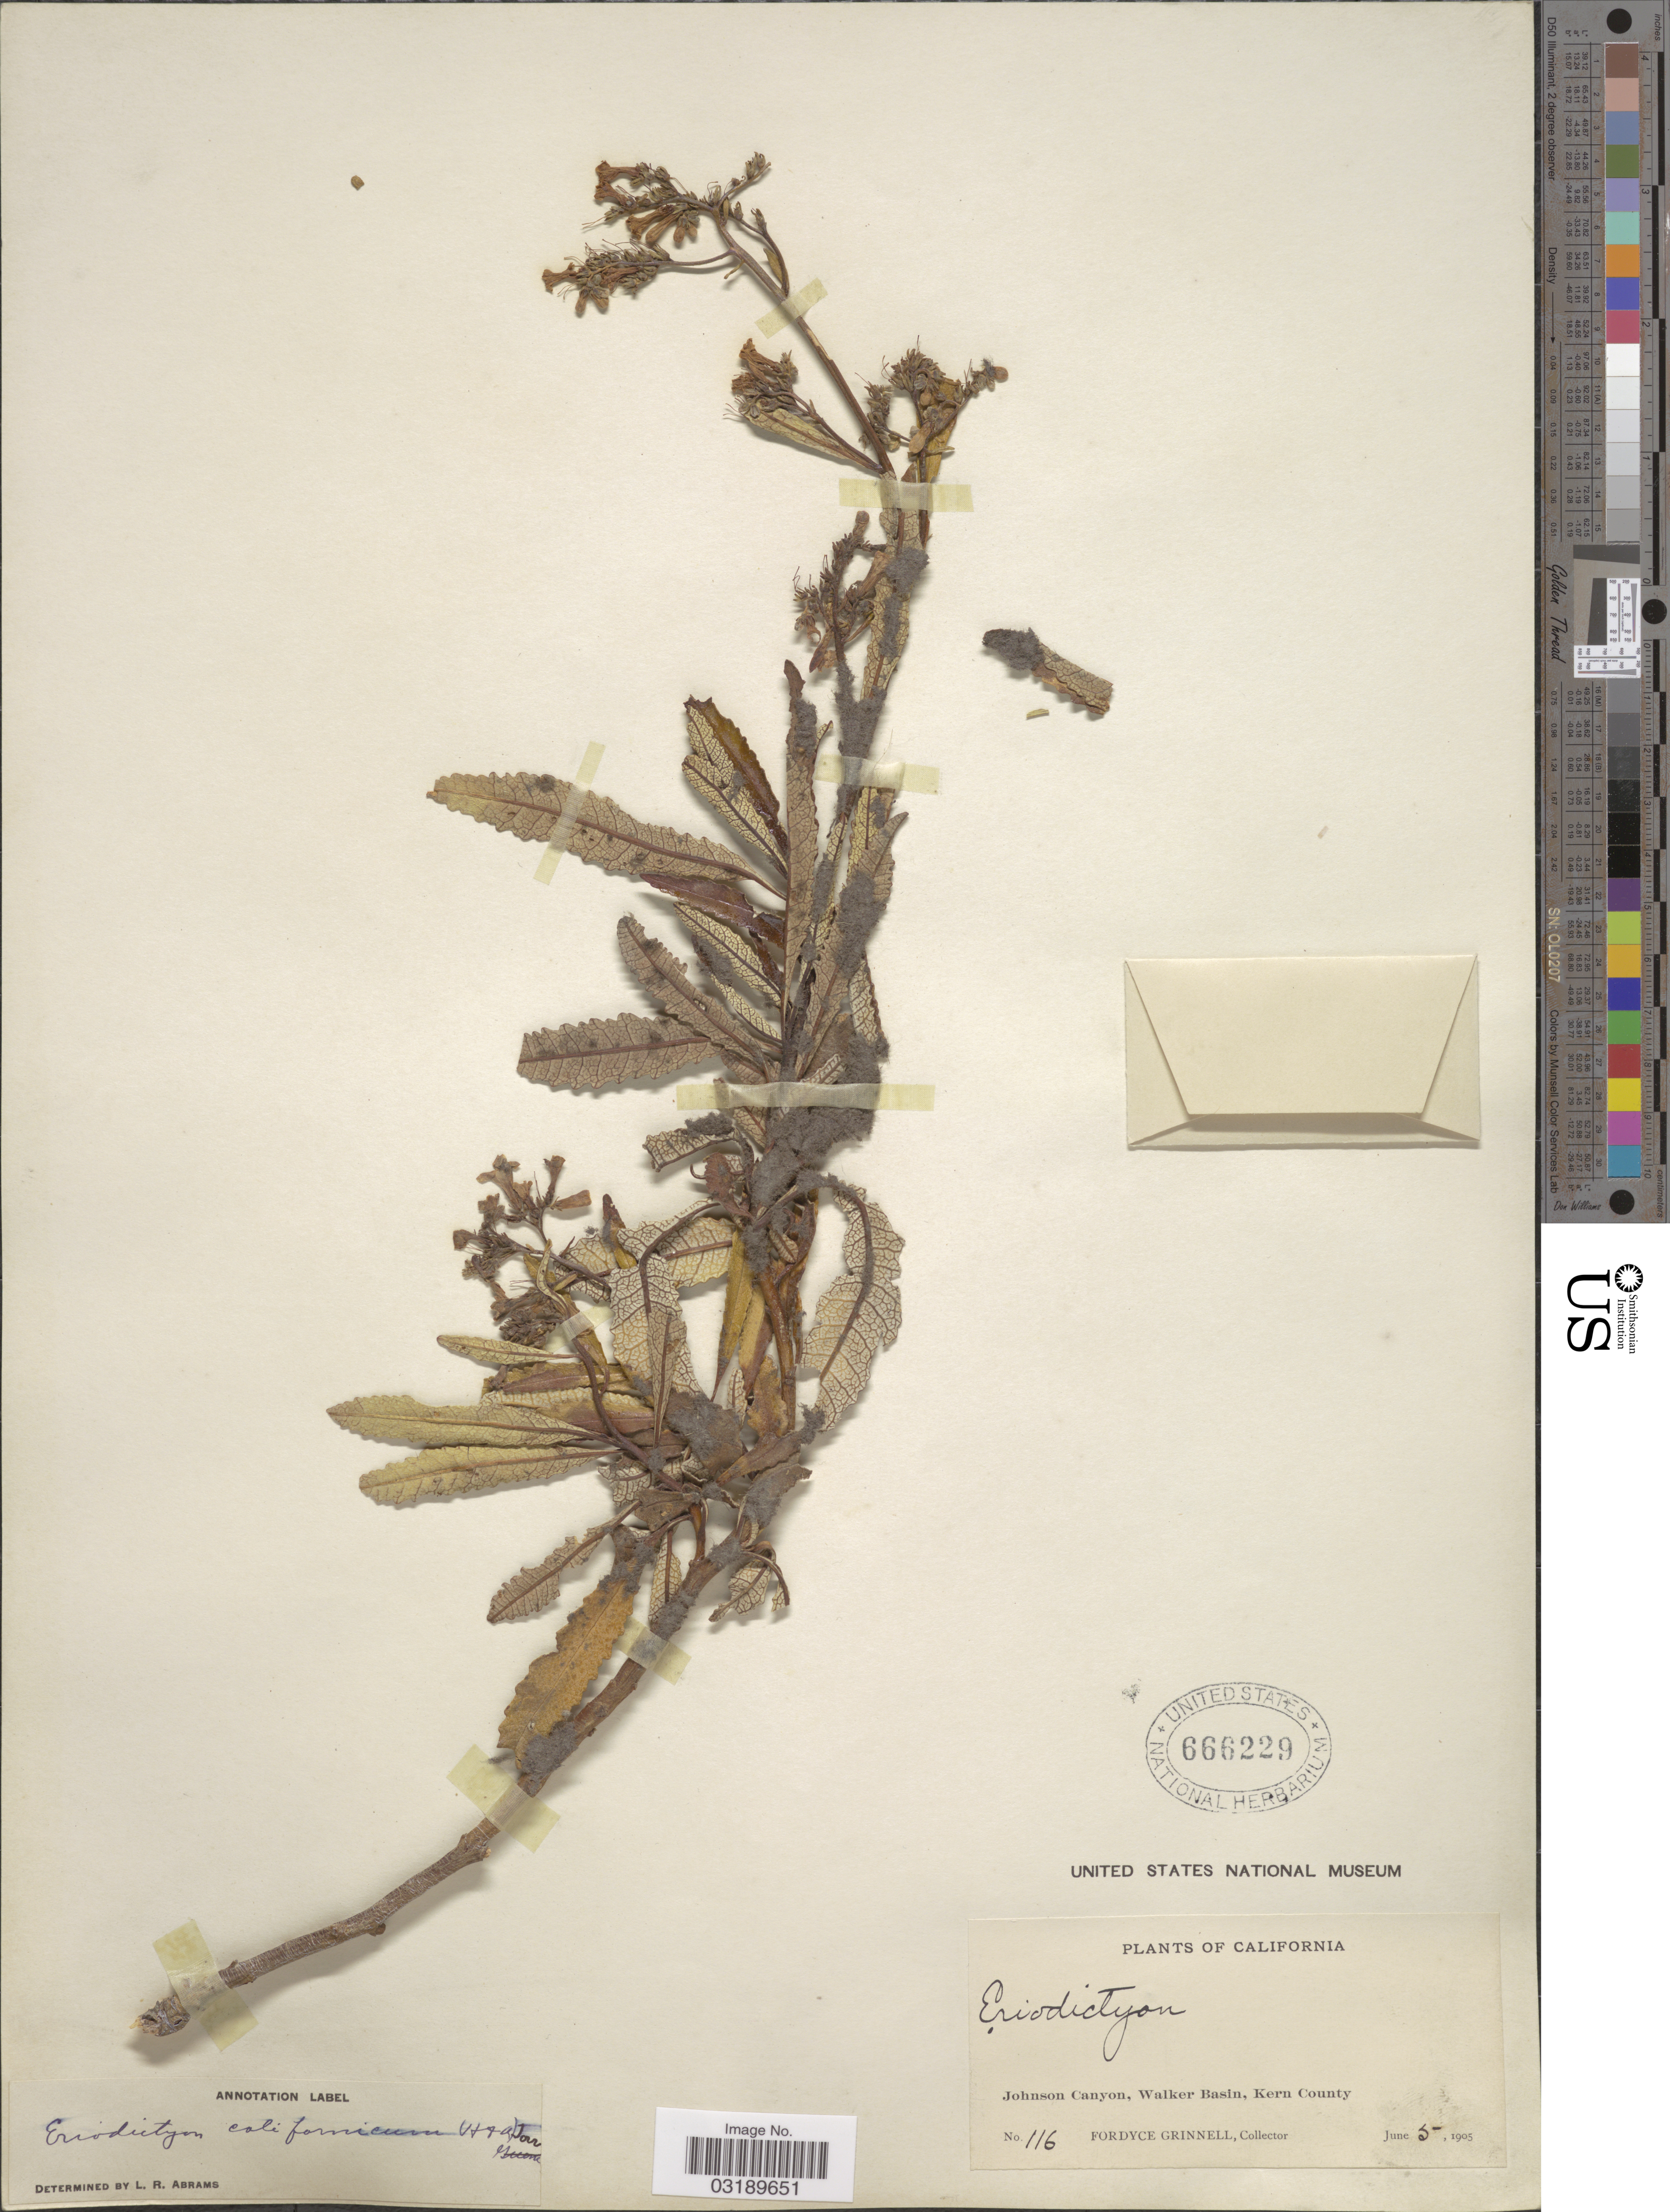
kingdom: Plantae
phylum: Tracheophyta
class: Magnoliopsida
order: Boraginales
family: Namaceae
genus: Eriodictyon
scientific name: Eriodictyon californicum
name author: (Hook. & Arn.) Torr.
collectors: F. Grinnell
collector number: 116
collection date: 1905-06-05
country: United States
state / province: California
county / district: Kern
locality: Johnson Canyon, Walker Basin, Kern County.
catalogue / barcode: US 666229